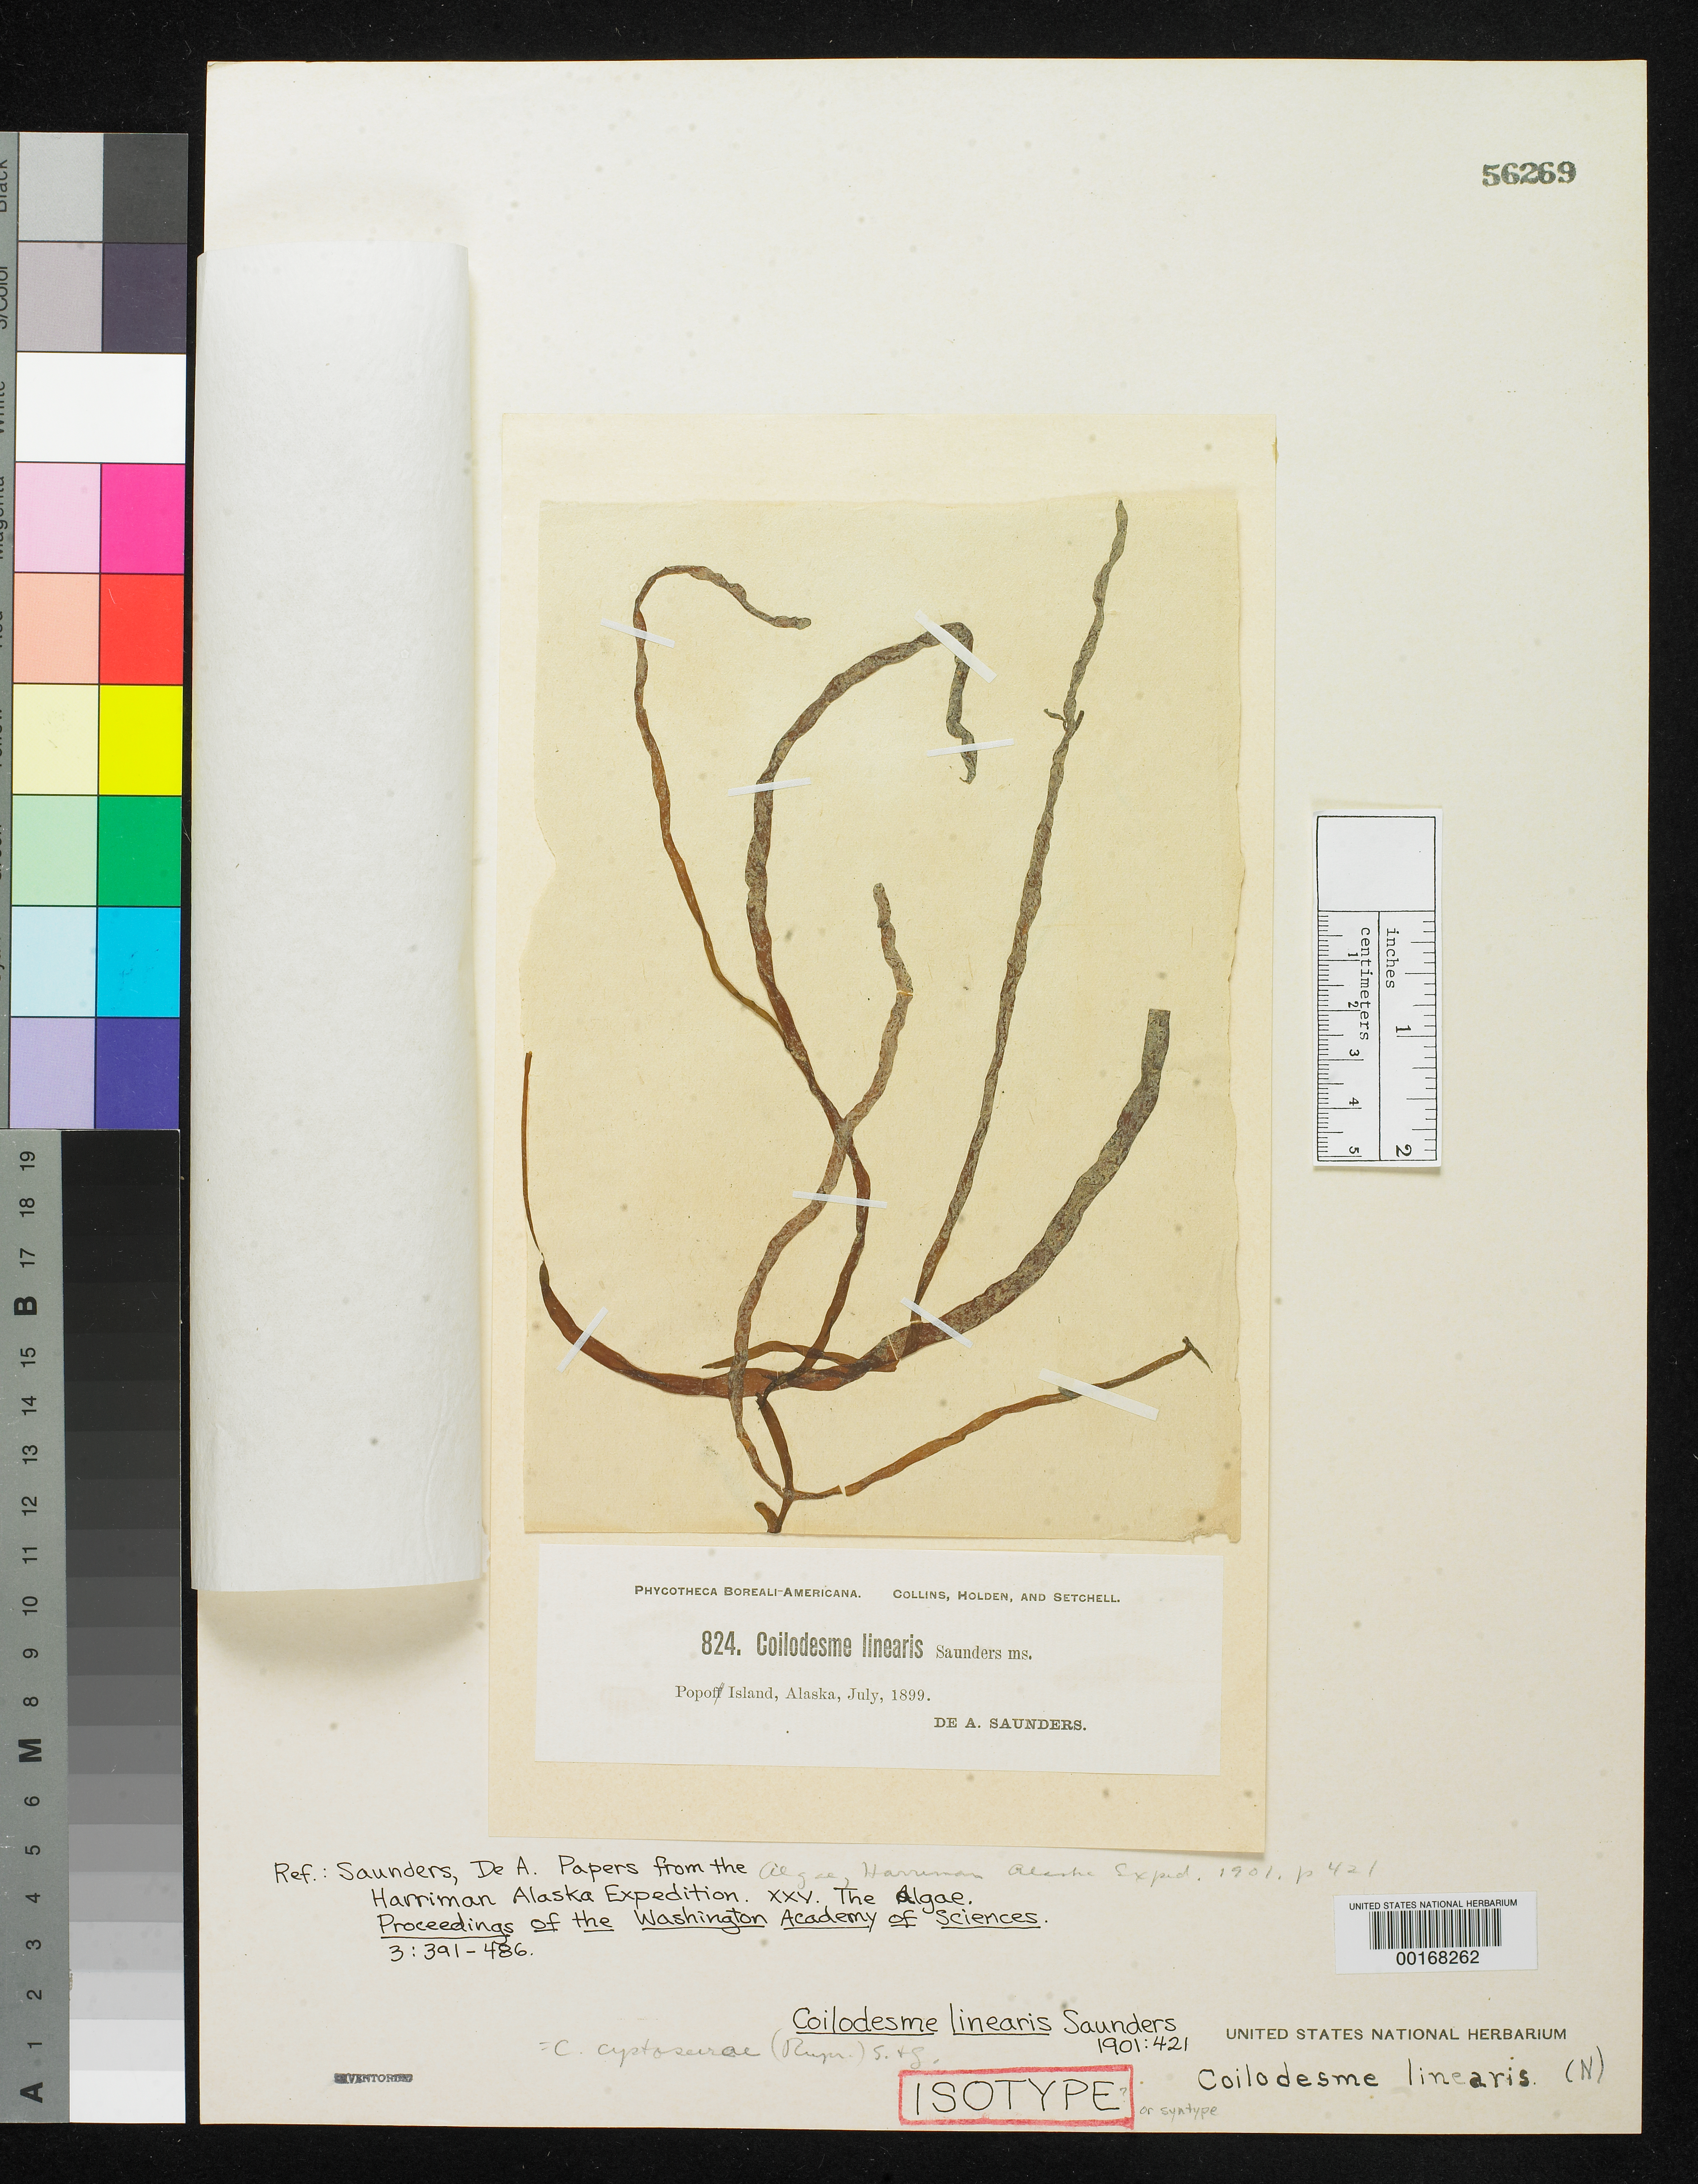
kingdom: Chromista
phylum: Ochrophyta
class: Phaeophyceae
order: Ectocarpales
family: Chordariaceae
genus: Coilodesme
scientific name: Coilodesme linearis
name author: D.A. Saunders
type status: Isotype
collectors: D. Saunders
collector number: PB-A 824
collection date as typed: Jul 1899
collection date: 1899-07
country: United States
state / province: Alaska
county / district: Aleutian Islands Division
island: Popof Island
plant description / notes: Harriman Alaska Expedition, 1899; Collins, Holden & Setchell, Phycotheca Boreali-Americana. Exsiccatae.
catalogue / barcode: US 56269